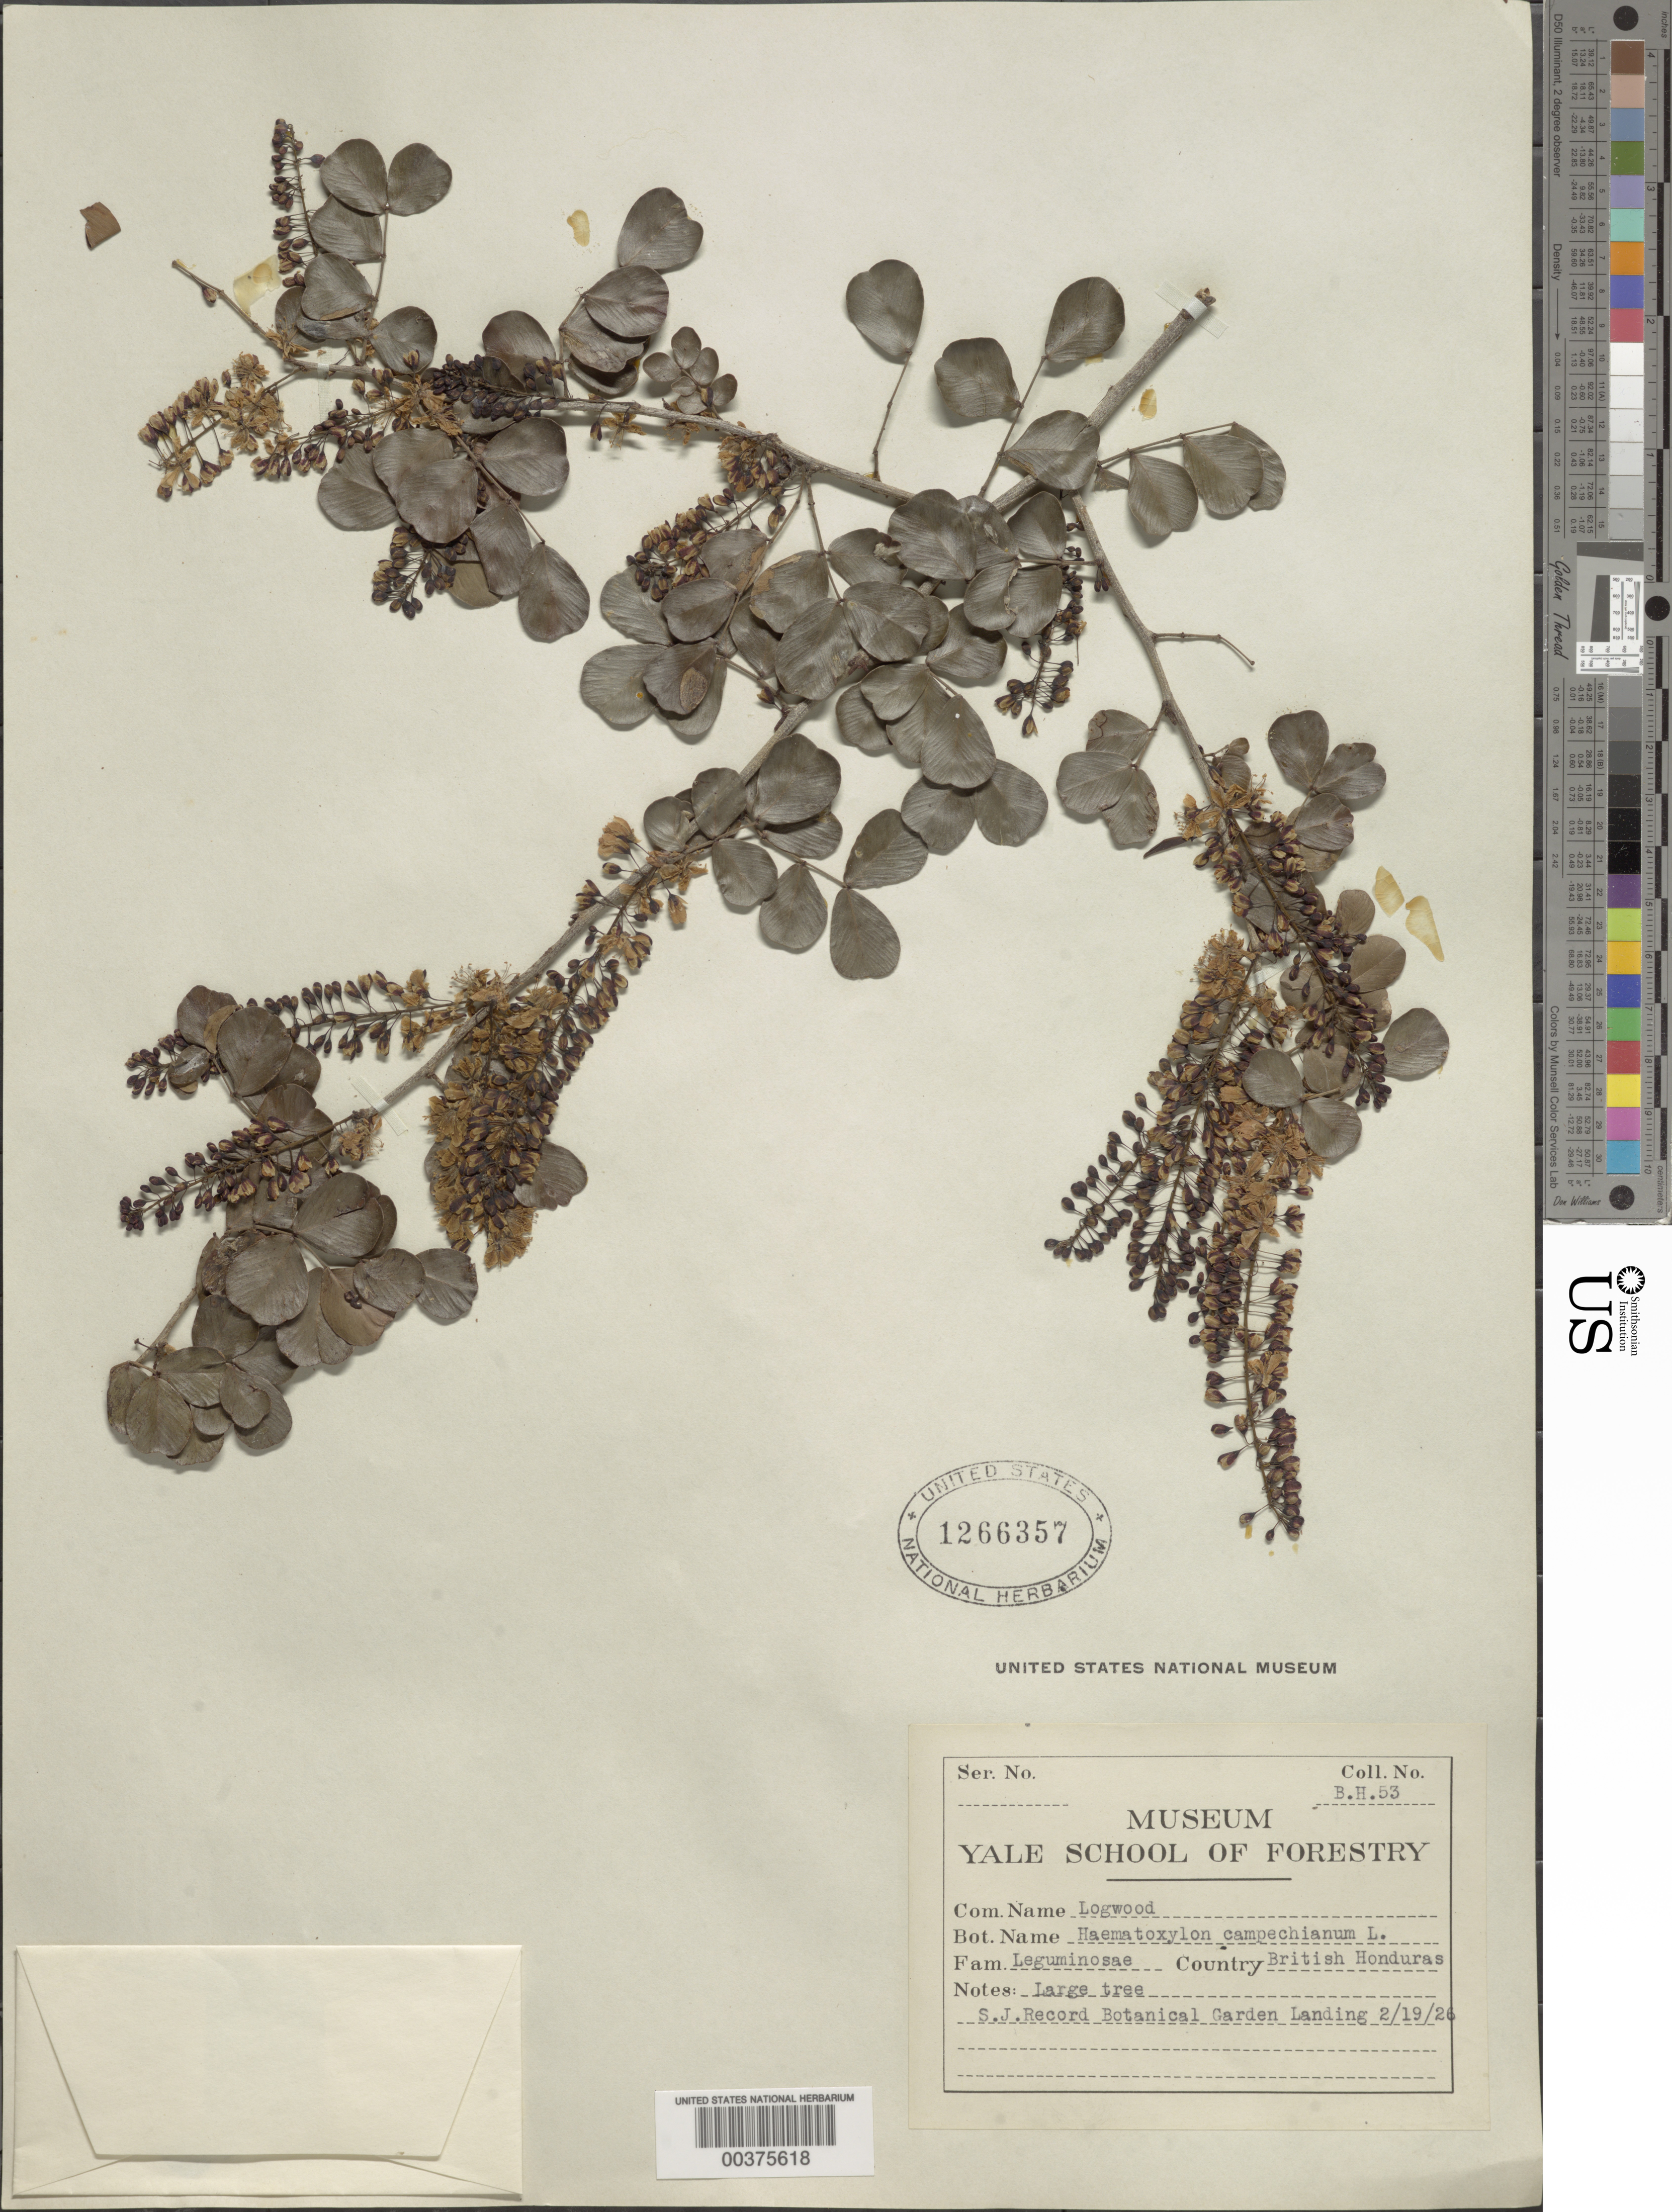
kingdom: Plantae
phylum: Tracheophyta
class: Magnoliopsida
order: Fabales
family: Fabaceae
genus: Haematoxylum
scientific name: Haematoxylum campechianum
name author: L.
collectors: S. J. Record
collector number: B.h.53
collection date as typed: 19 Feb 1926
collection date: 1926-02-19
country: Belize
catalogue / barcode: US 1266357